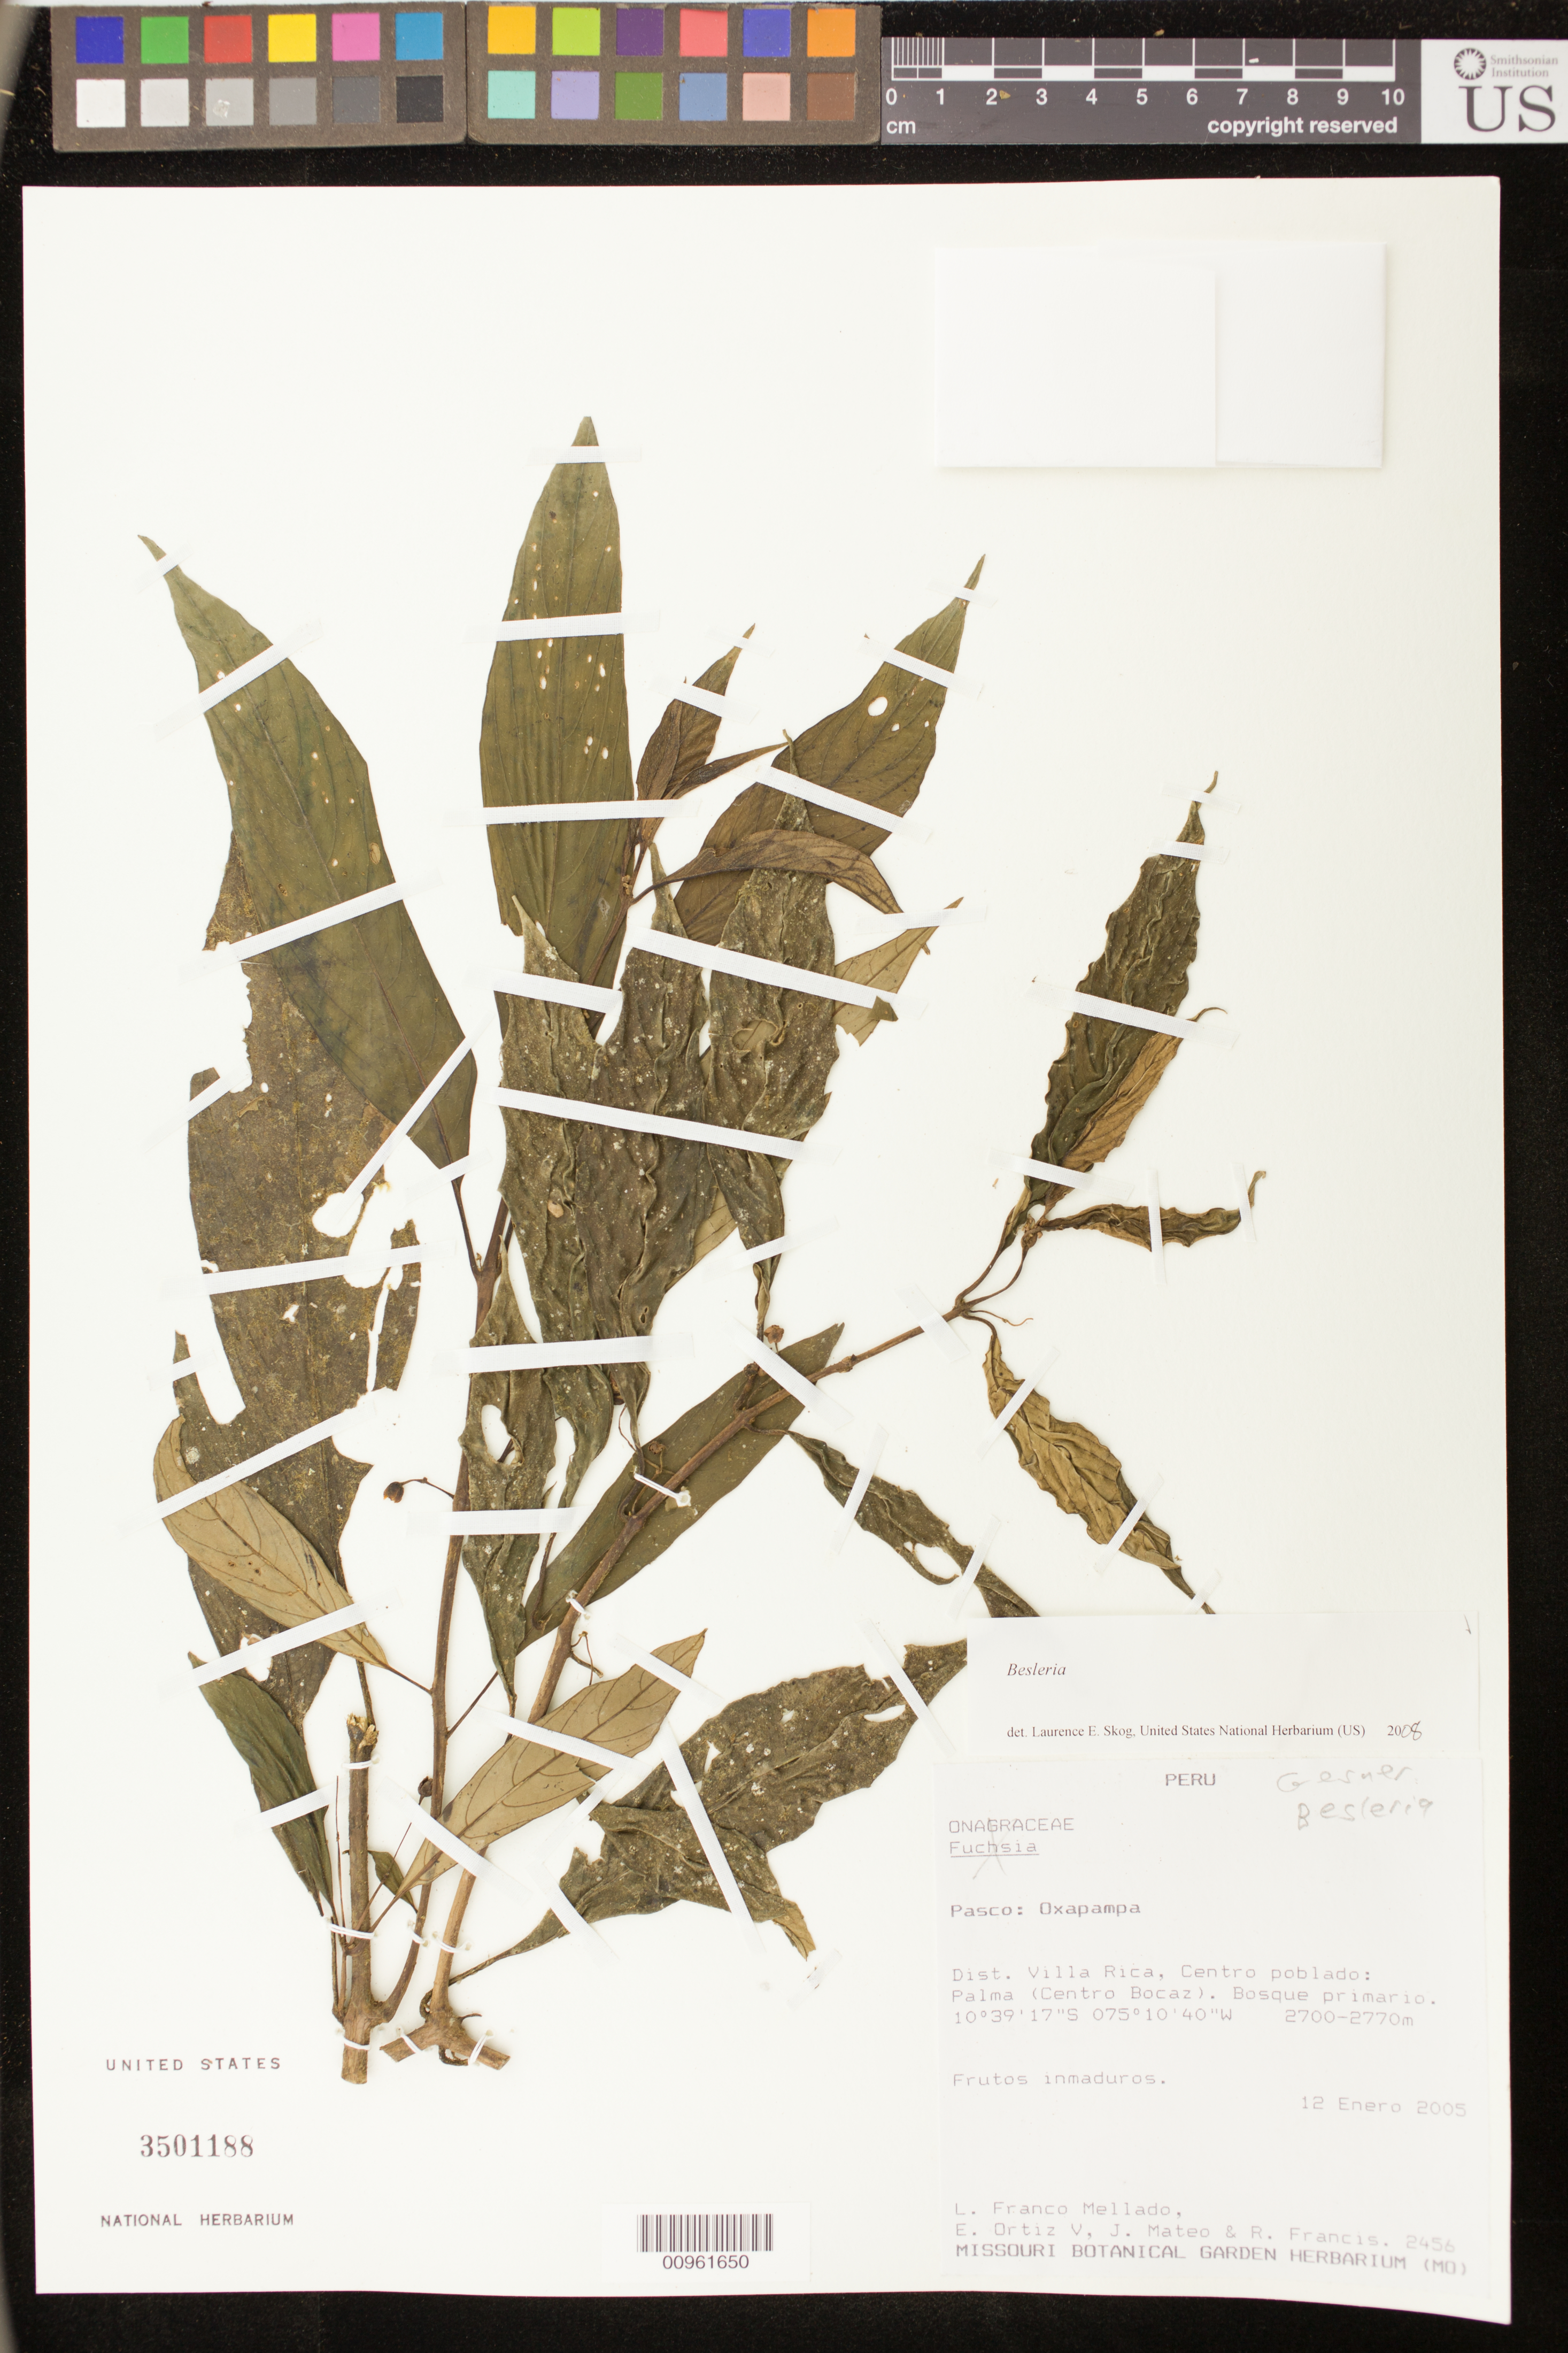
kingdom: Plantae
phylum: Tracheophyta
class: Magnoliopsida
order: Lamiales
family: Gesneriaceae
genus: Besleria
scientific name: Besleria sp.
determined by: Skog, Laurence E.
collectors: L. Franco Mellado & et al.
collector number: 2456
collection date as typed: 12 Jan 2005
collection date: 2005-01-12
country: Peru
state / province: Pasco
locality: Pasco: Oxapampa. Dist. Villa Rica, Centro poblado: Palma (Centro Bocaz)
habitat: Bosque primario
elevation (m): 2700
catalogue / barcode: US 3501188